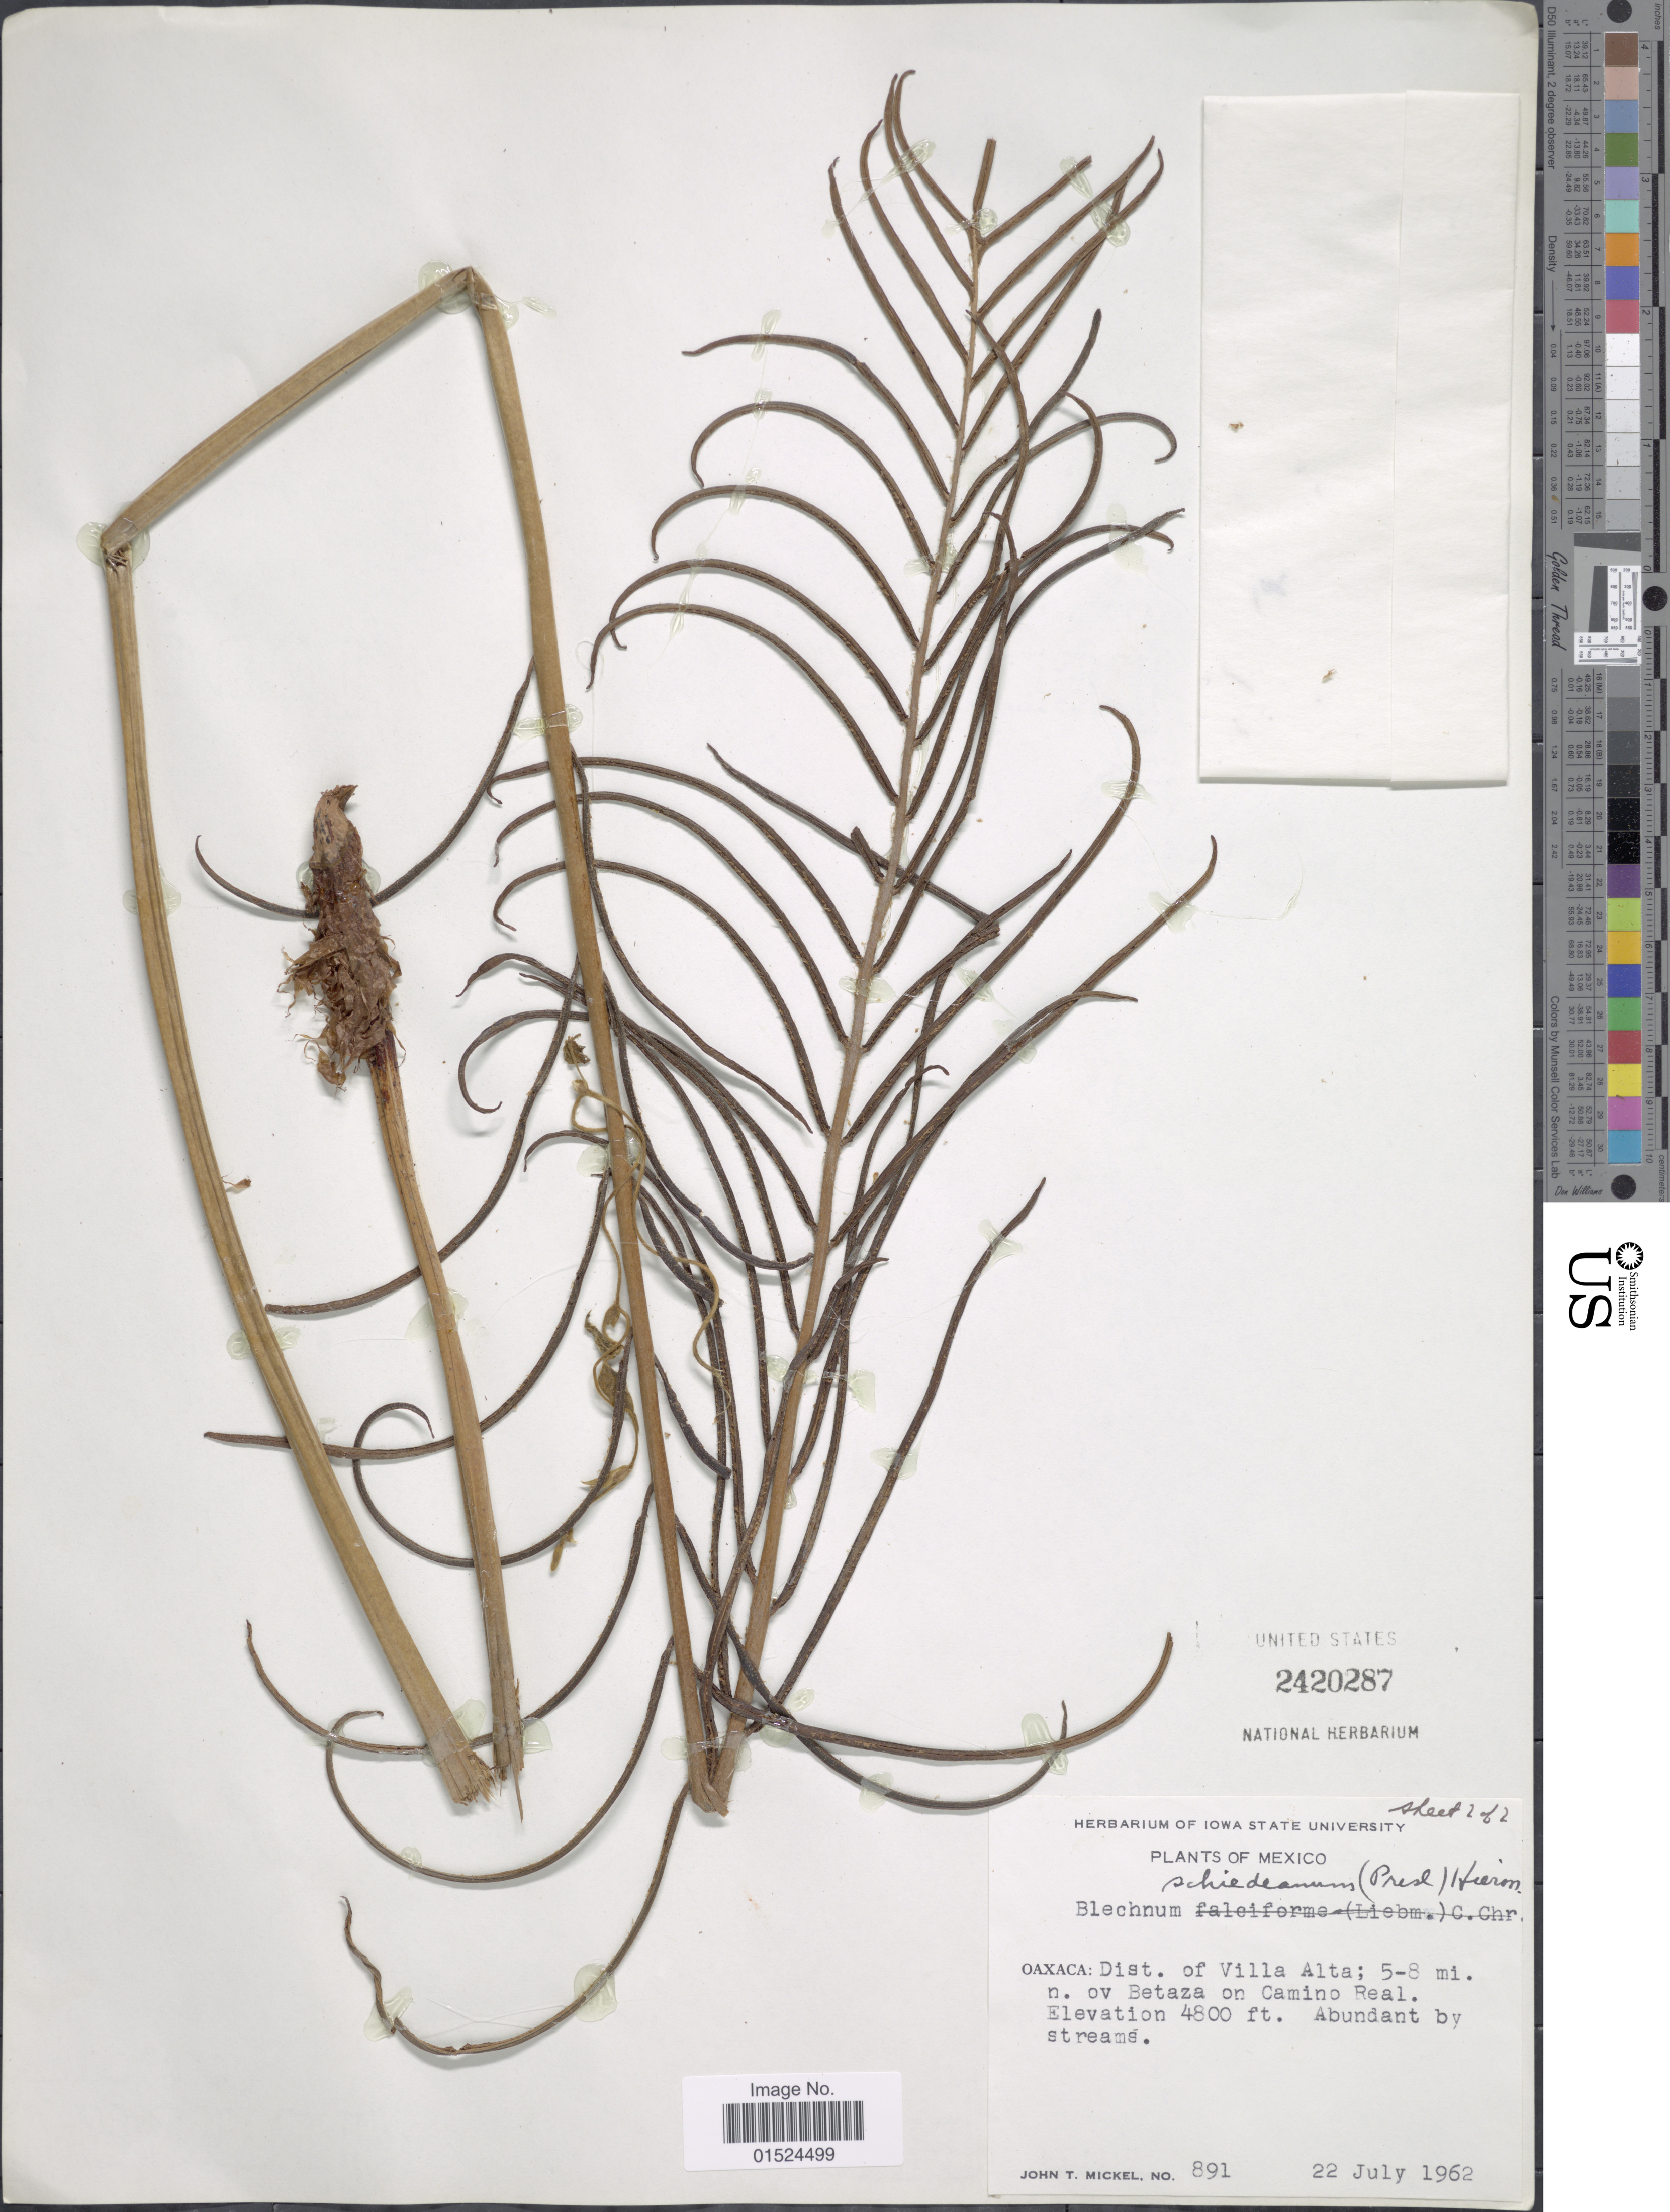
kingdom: Plantae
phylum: Tracheophyta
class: Polypodiopsida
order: Polypodiales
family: Blechnaceae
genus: Blechnum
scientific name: Blechnum schiedeanum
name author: (Schltdl. ex C. Presl) Hieron.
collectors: J. T. Mickel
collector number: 891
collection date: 1962-07-22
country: Mexico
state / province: Oaxaca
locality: Dist. of Villa Alta; 5-8 mi. n. ov Betaza on Camino Real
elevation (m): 1463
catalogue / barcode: US 2420287